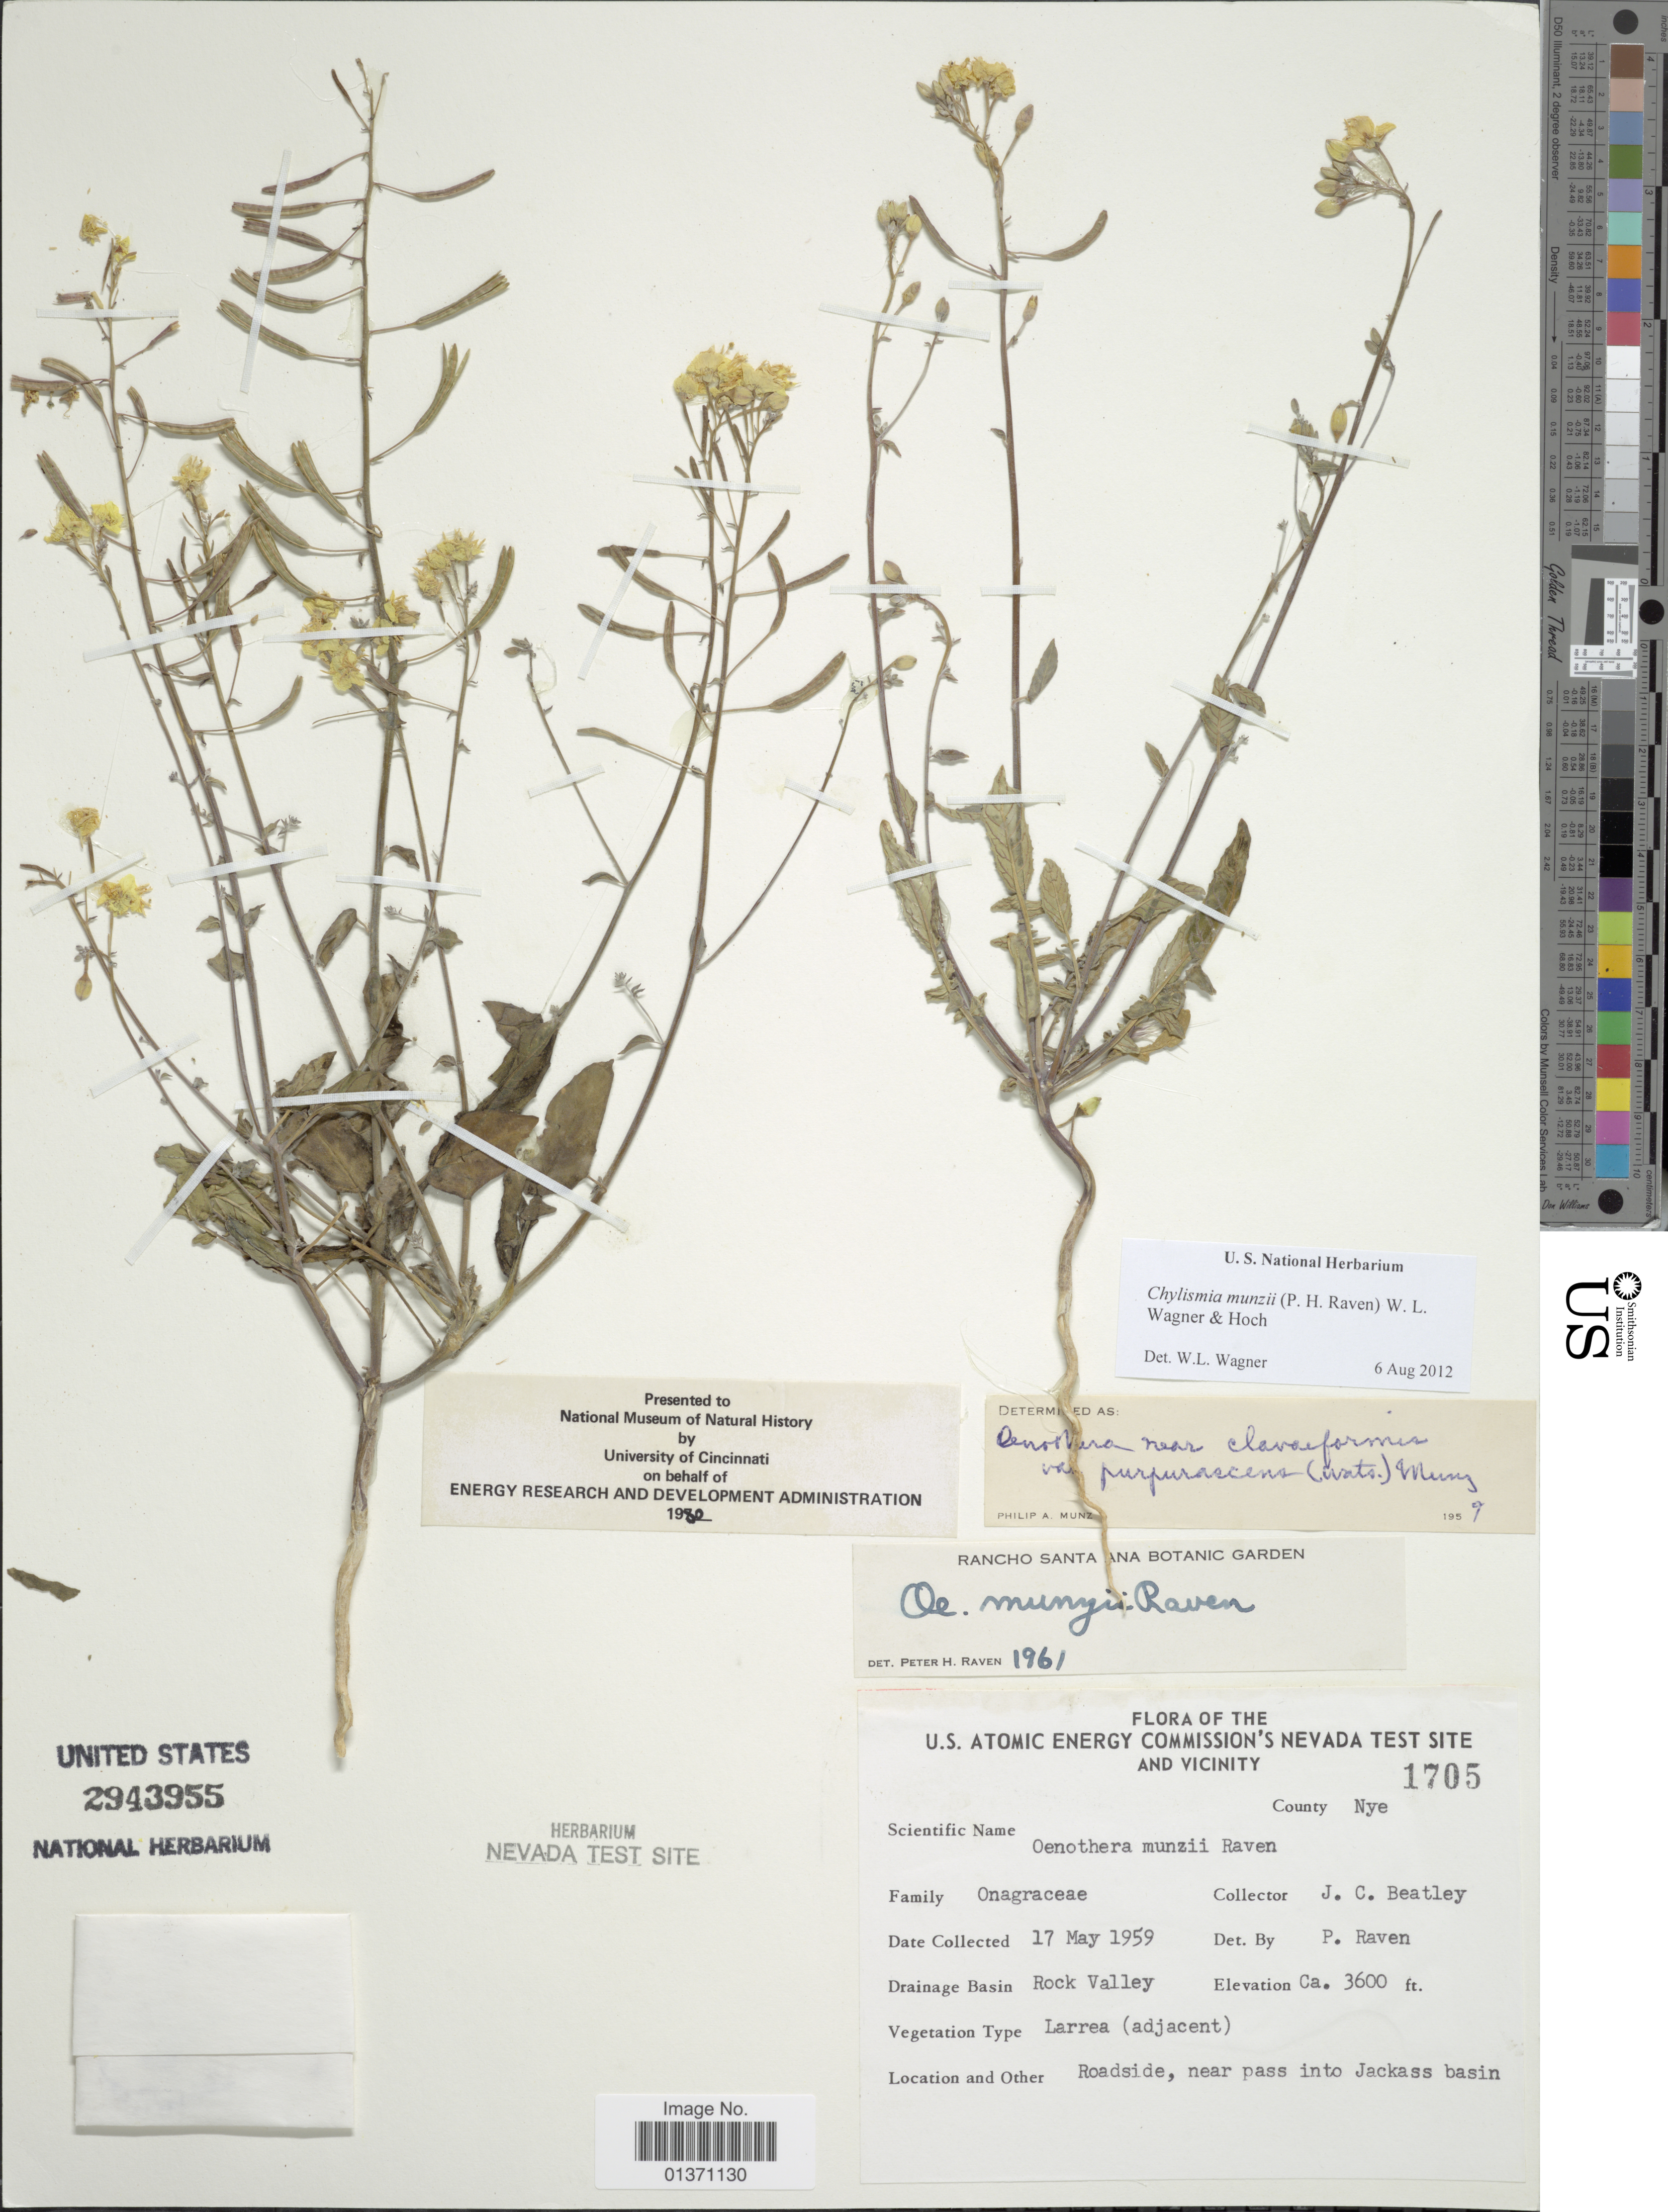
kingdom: Plantae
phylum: Tracheophyta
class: Magnoliopsida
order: Myrtales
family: Onagraceae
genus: Chylismia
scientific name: Chylismia munzii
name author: (P.H. Raven) W.L. Wagner & Hoch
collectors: J. C. Beatley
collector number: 1705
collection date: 1959-05-17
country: United States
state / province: Nevada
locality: U. S. Atomic Energy Commission's Nevada Test Site and Vicinity, Rock Valley, Roadside, near pass into Jackass basin, County Nye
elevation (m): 1097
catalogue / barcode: US 2943955